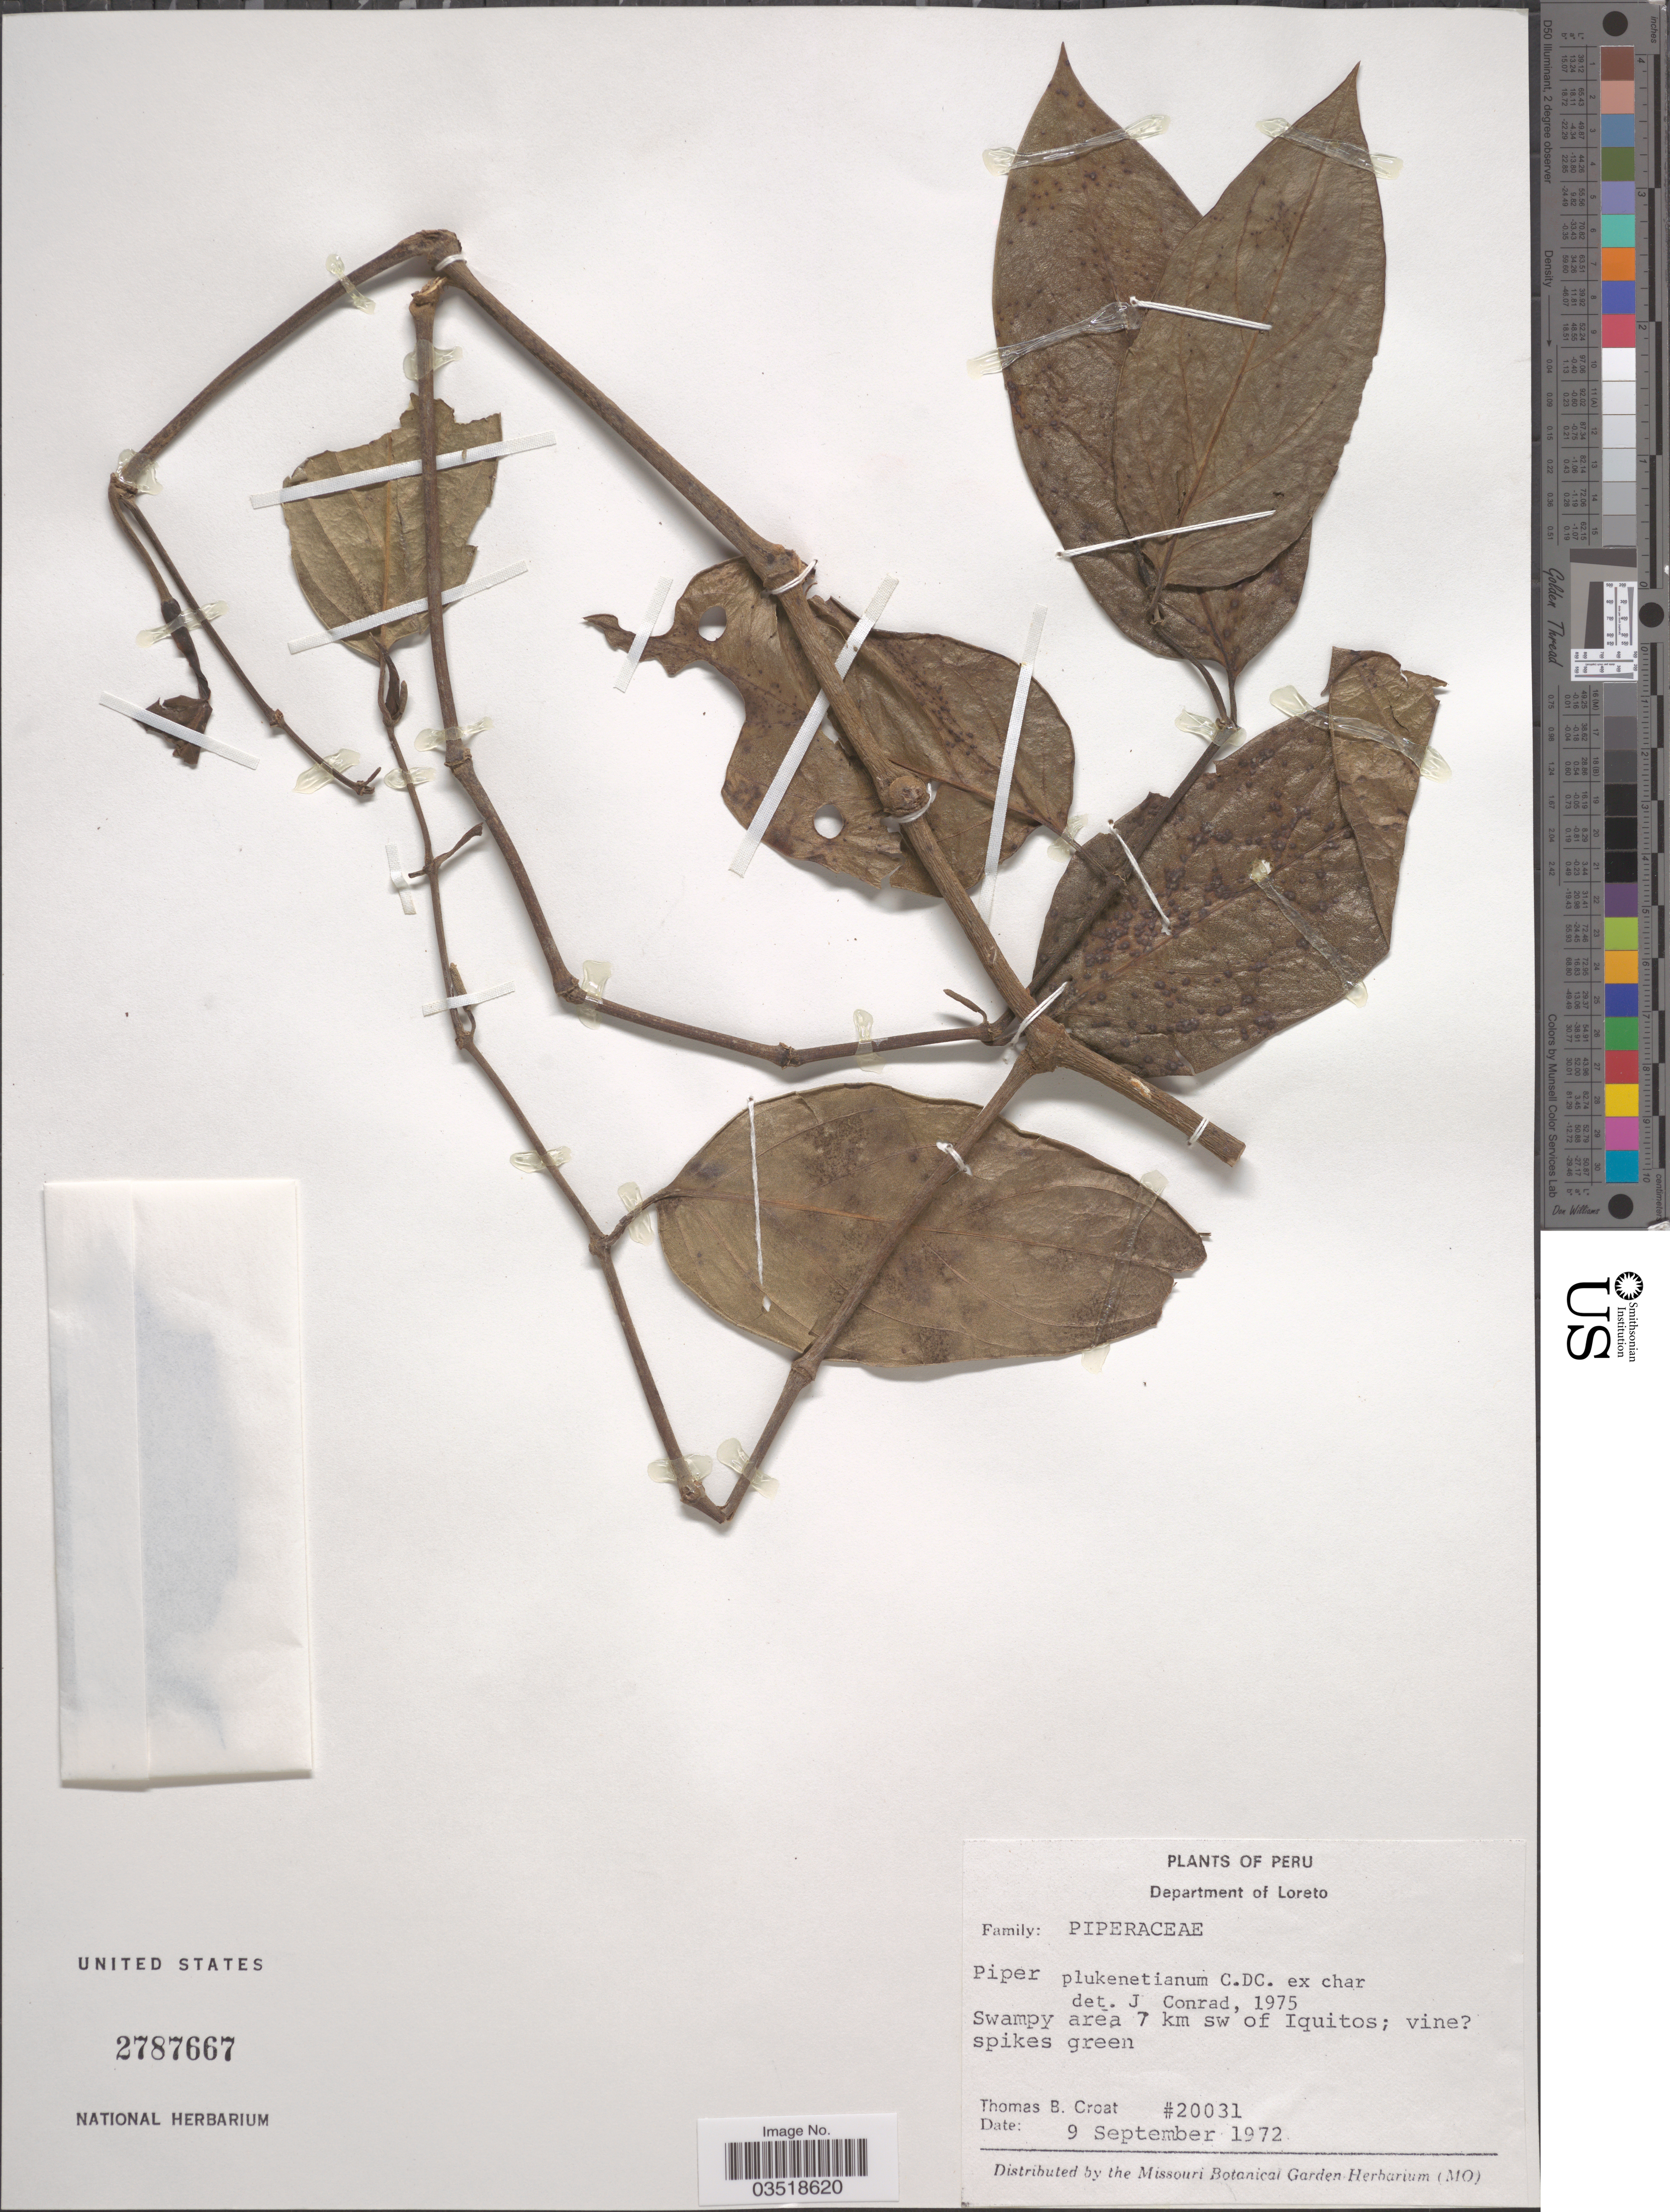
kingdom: Plantae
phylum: Tracheophyta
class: Magnoliopsida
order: Piperales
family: Piperaceae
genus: Piper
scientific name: Piper plukenetianum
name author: C. DC.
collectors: T. B. Croat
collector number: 20031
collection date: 1972-09-09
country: Peru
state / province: Loreto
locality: Department of Loreto. Swampy area 7 km sw of Iquitos.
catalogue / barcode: US 2787667